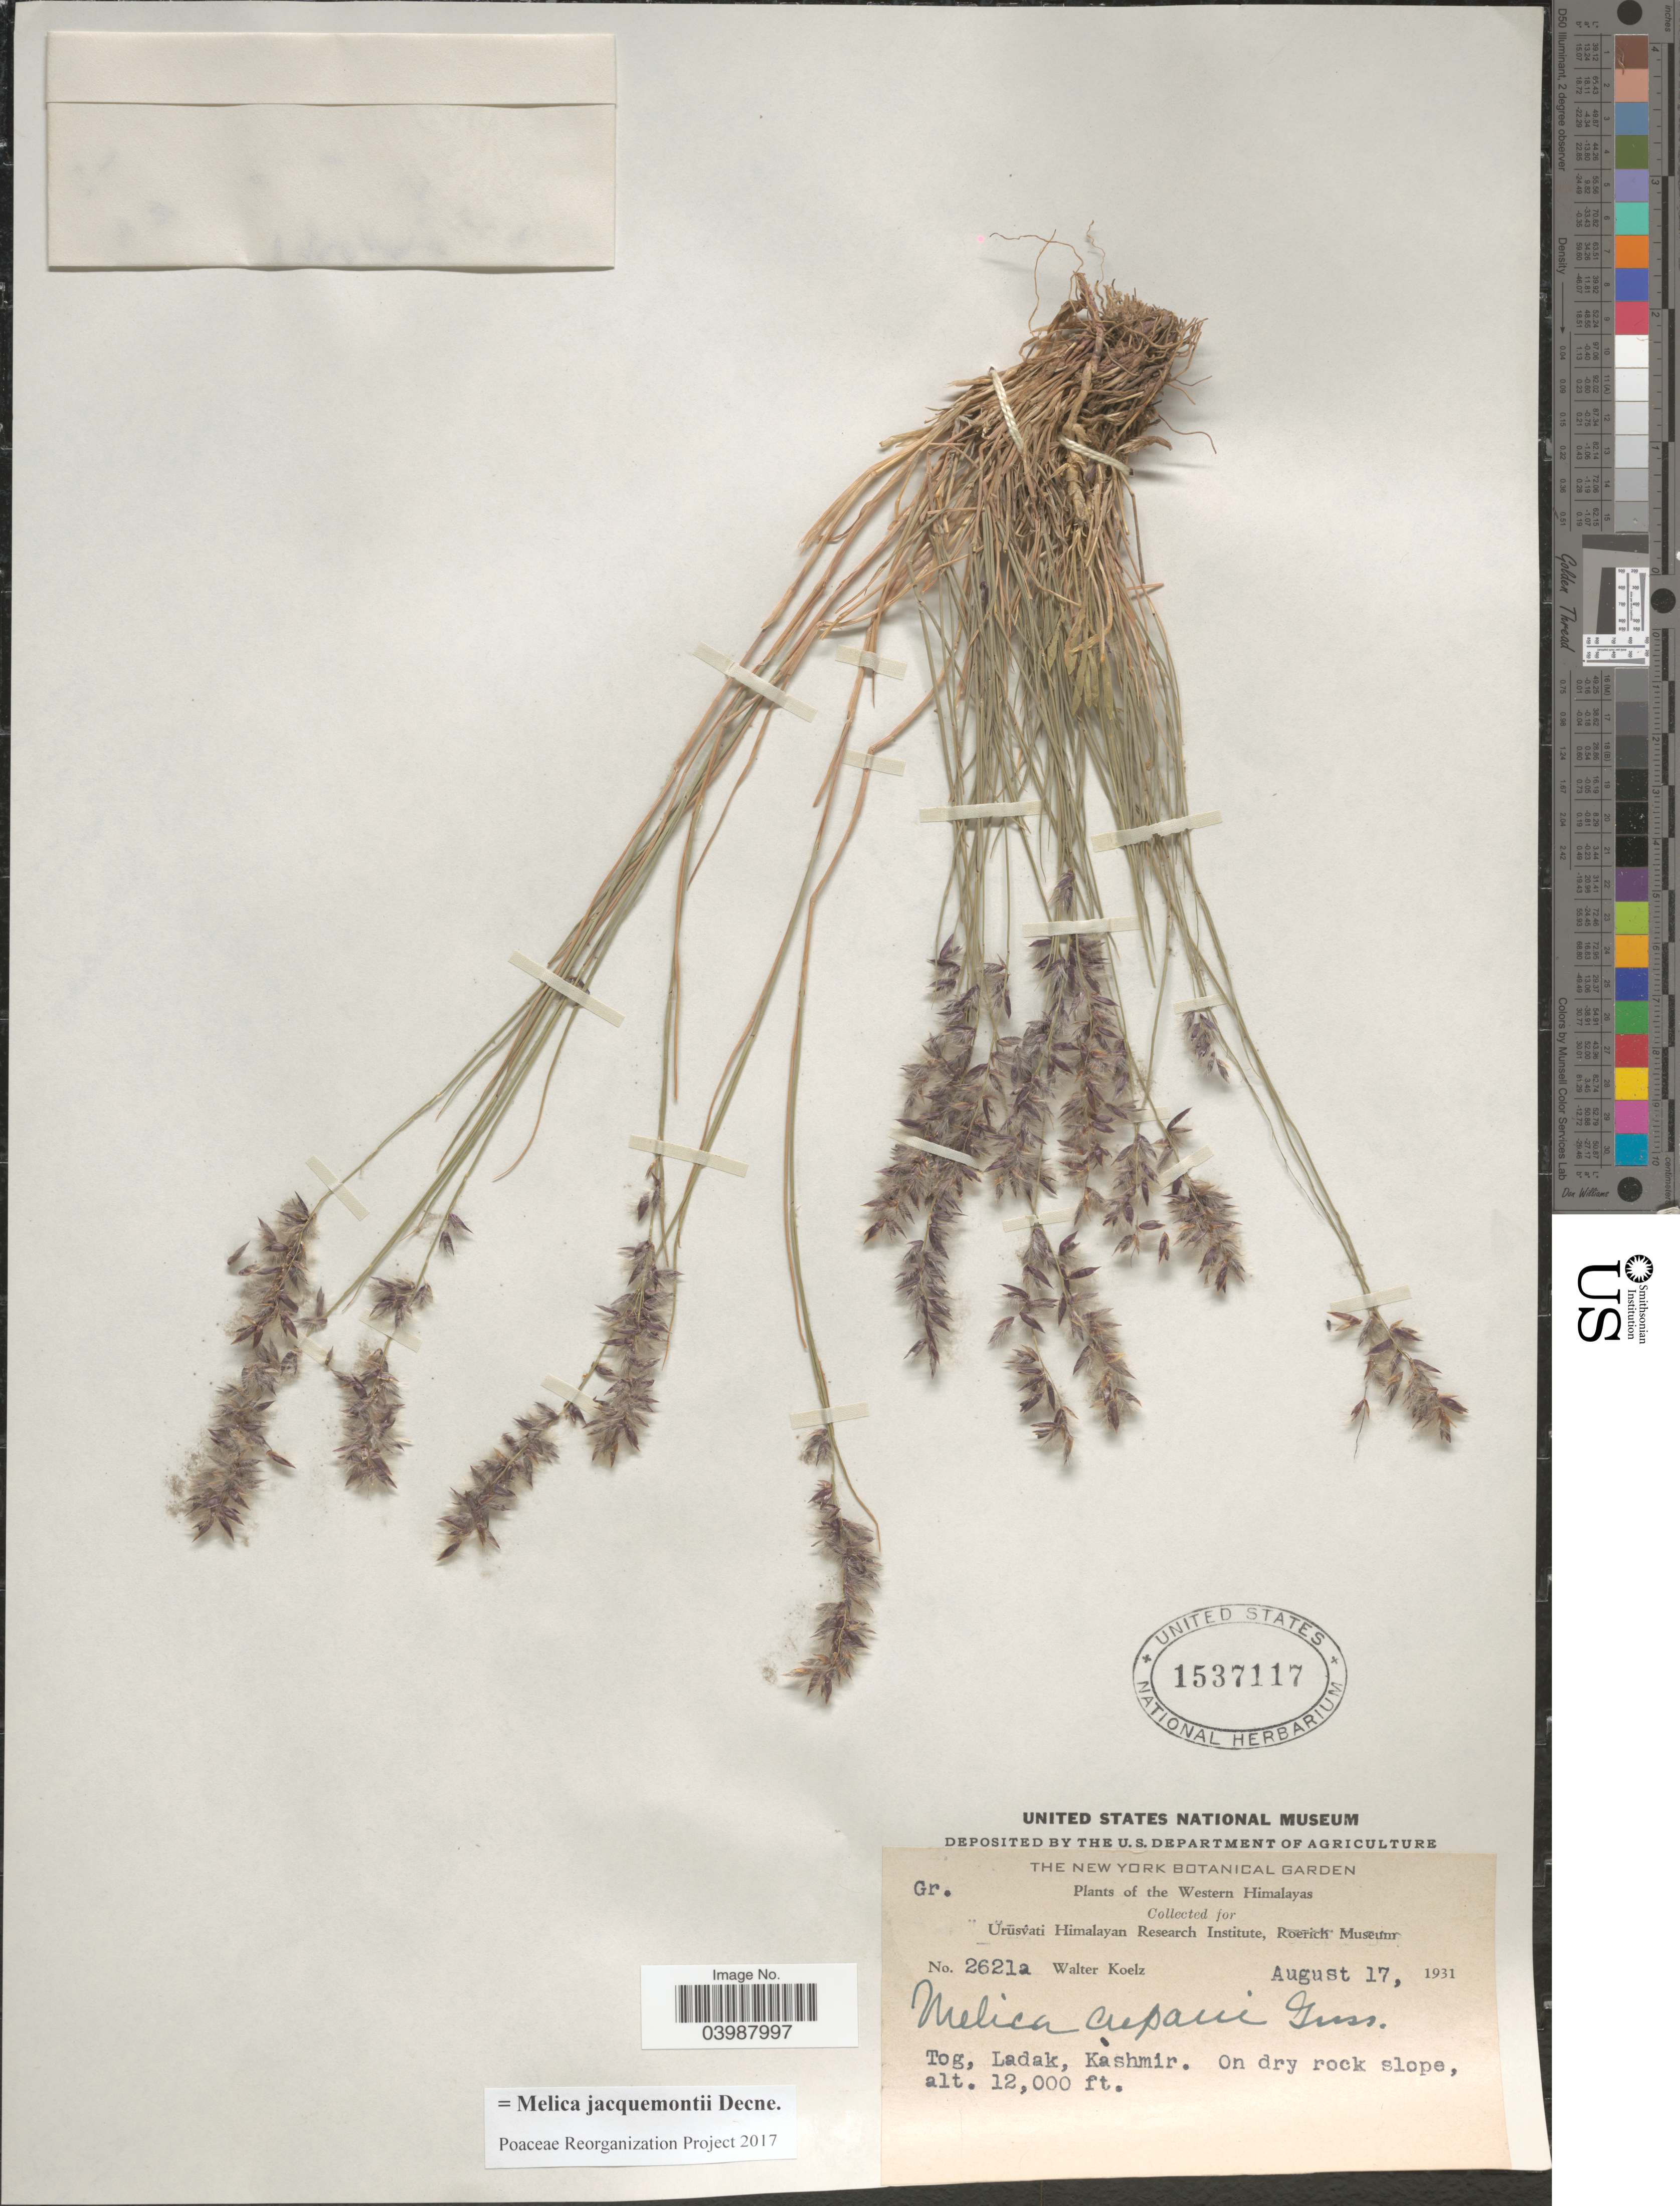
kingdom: Plantae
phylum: Tracheophyta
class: Liliopsida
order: Poales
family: Poaceae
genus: Melica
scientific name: Melica jacquemontii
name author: Decne.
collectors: W. N. Koelz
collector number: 2621a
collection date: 1931-08-17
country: India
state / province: Ladakh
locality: The Western Himalayas. Tog, Ladak, Kashmir.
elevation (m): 3658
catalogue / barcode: US 1537117